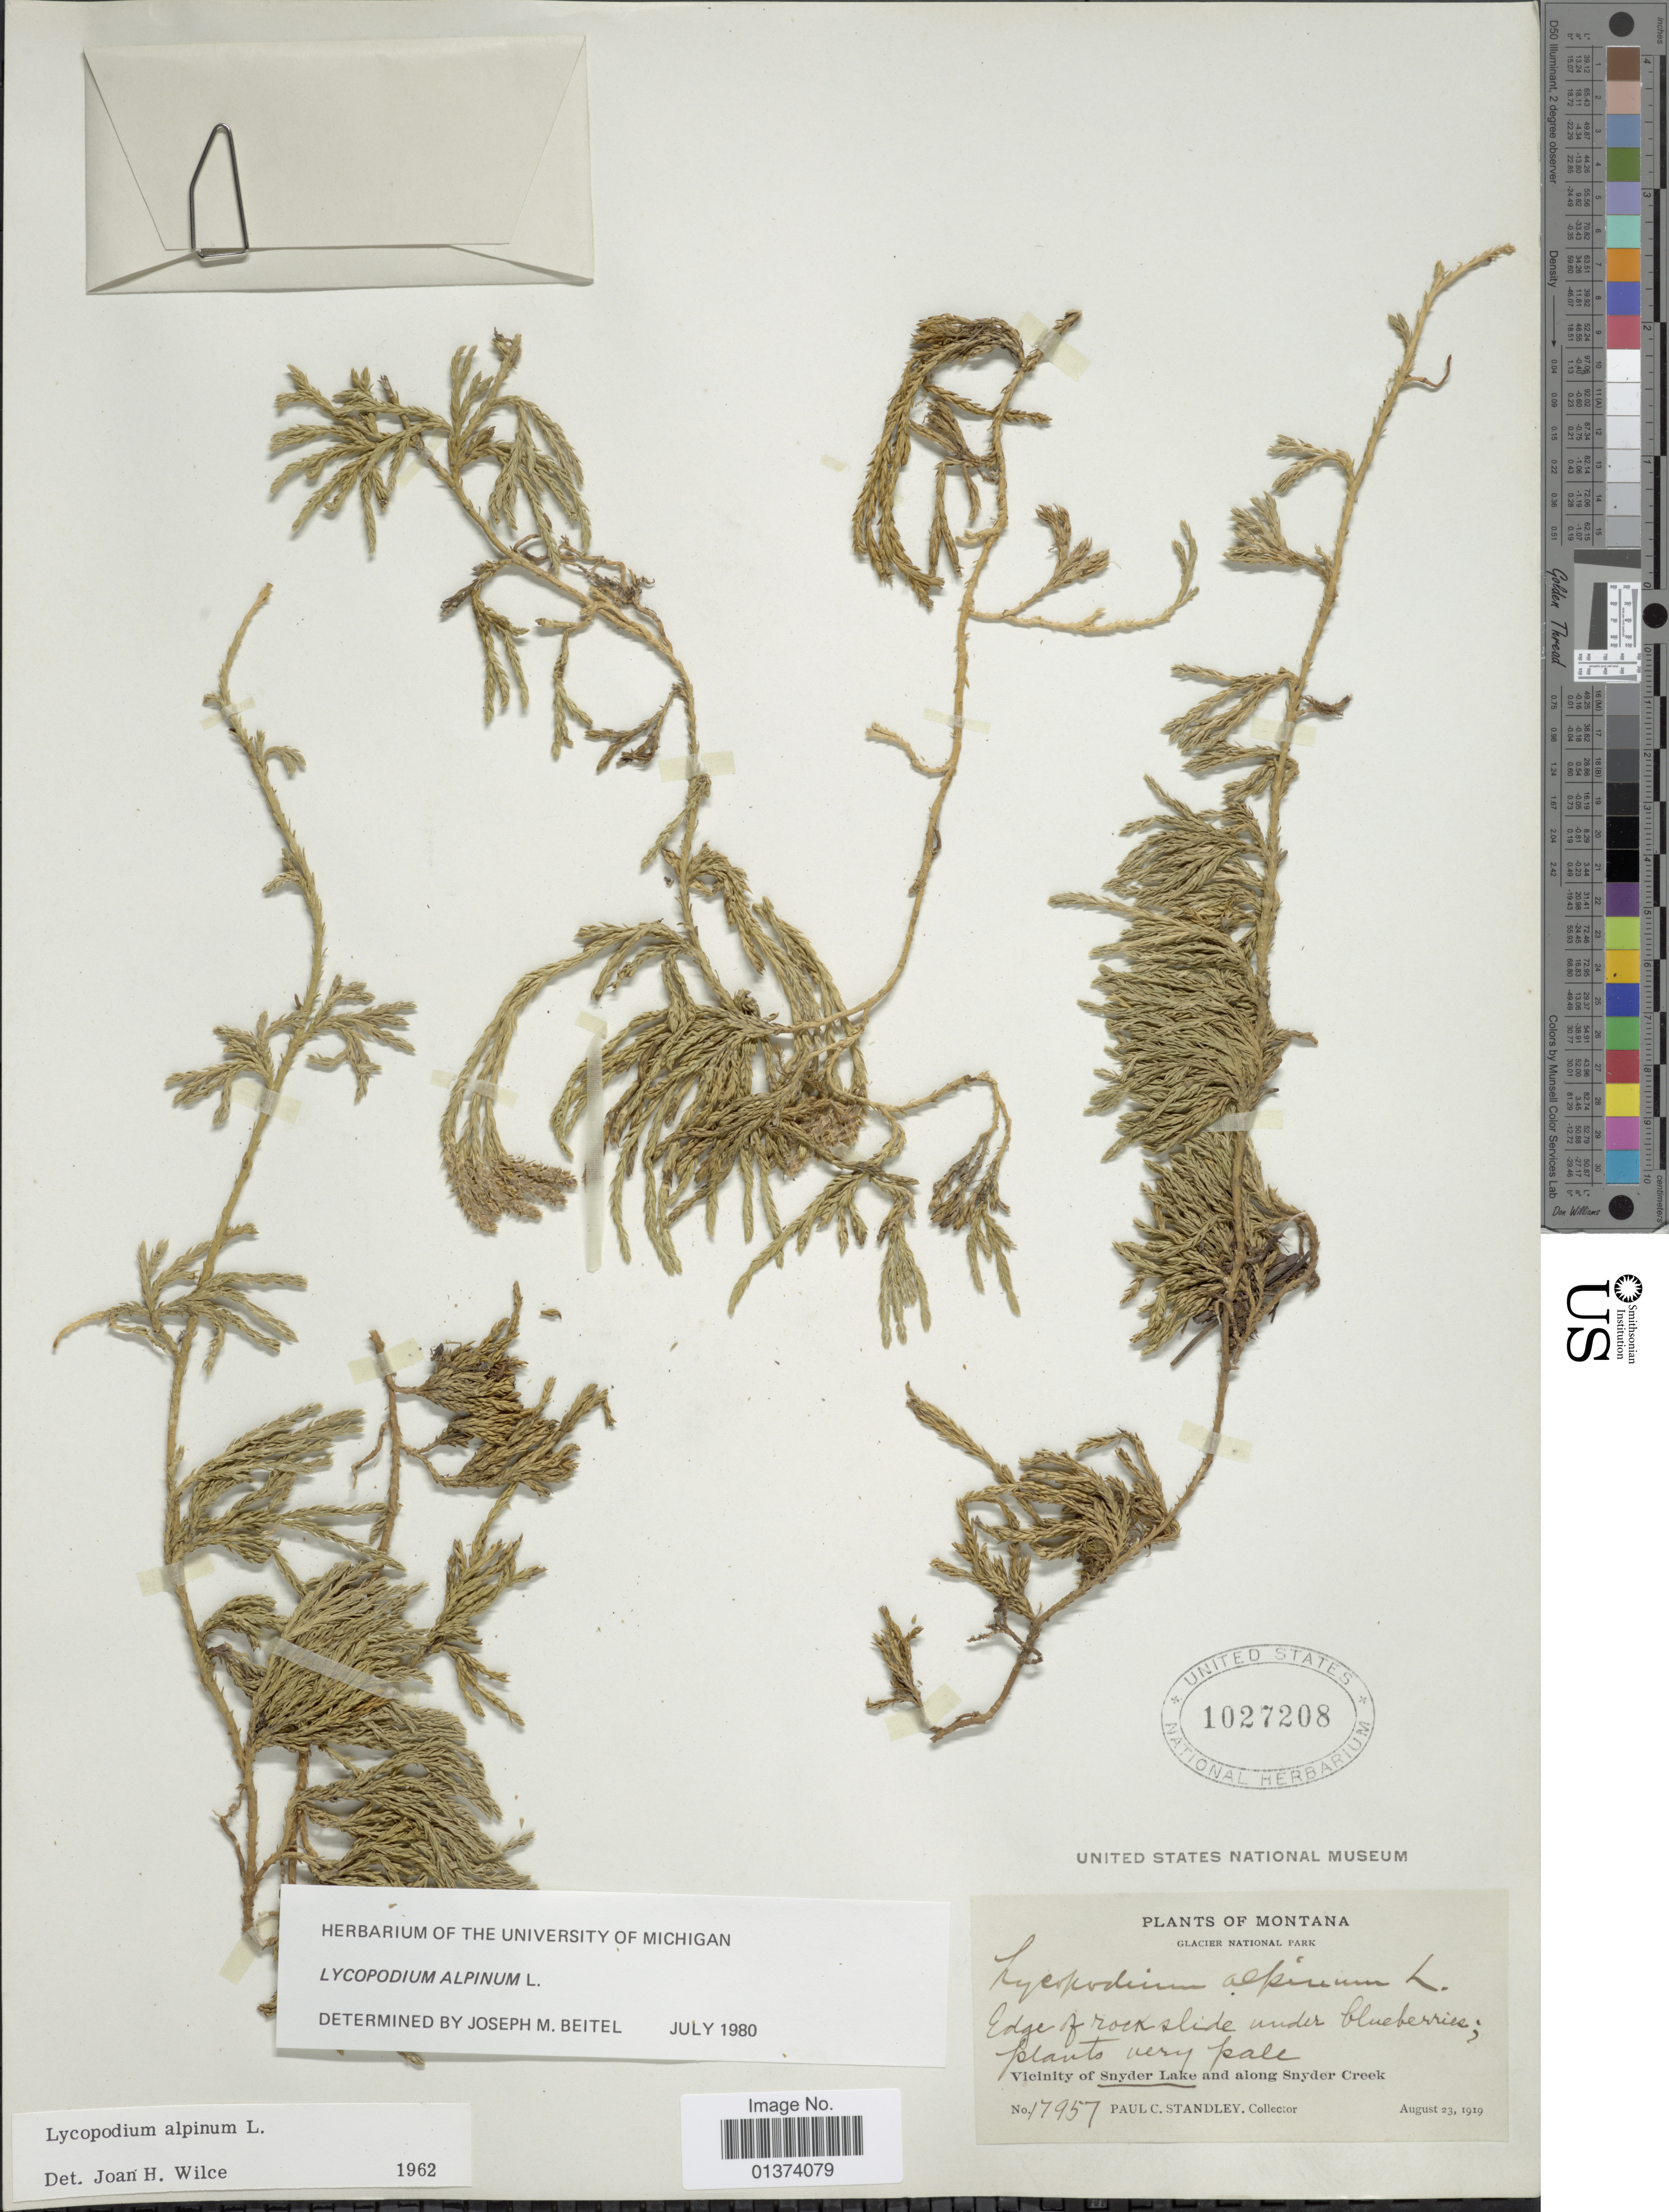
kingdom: Plantae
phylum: Tracheophyta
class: Lycopodiopsida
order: Lycopodiales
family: Lycopodiaceae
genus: Diphasiastrum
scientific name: Diphasiastrum alpinum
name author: (L.) Holub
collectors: P. C. Standley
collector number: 17957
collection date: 1919-08-23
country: United States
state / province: Montana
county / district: Flathead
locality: Glacier National Park, Vicinity of Snyder Lake and along Snyder Creek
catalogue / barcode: US 1027208